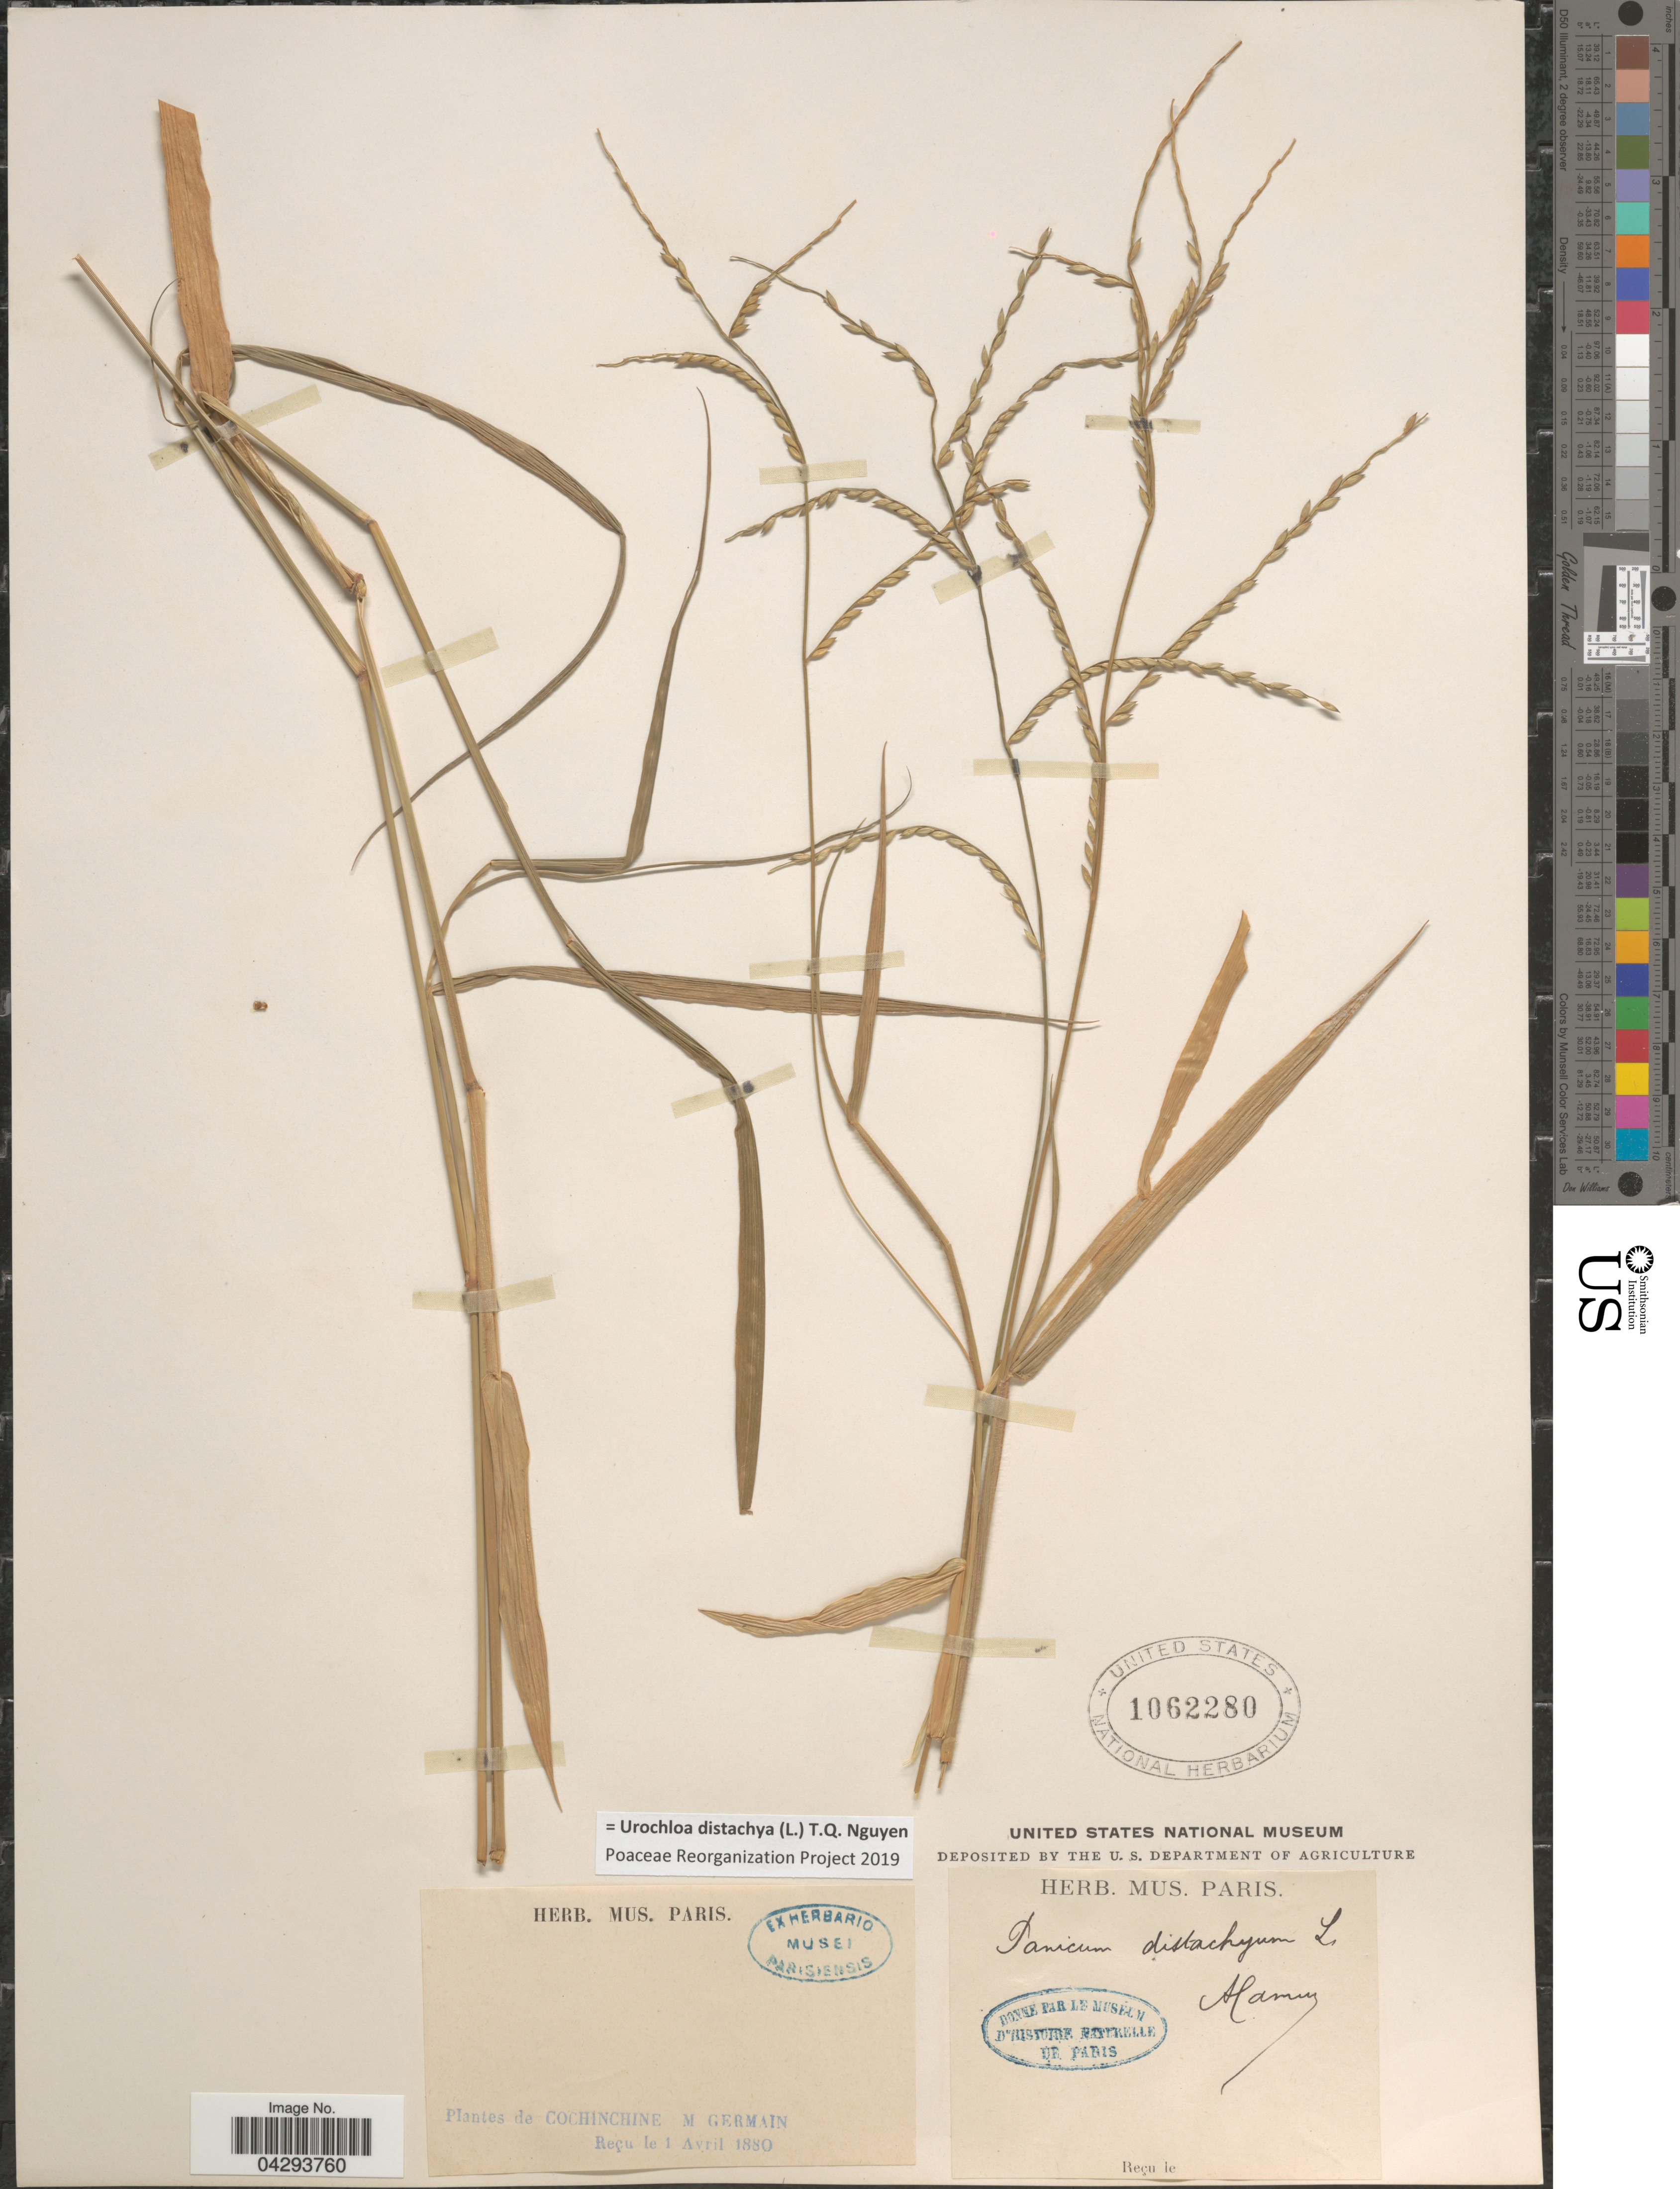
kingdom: Plantae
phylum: Tracheophyta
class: Liliopsida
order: Poales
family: Poaceae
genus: Urochloa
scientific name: Urochloa distachya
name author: (L.) T.Q. Nguyen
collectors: M. Germain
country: Vietnam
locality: Cochinchine. Alamuz [interpreted].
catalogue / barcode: US 1062280